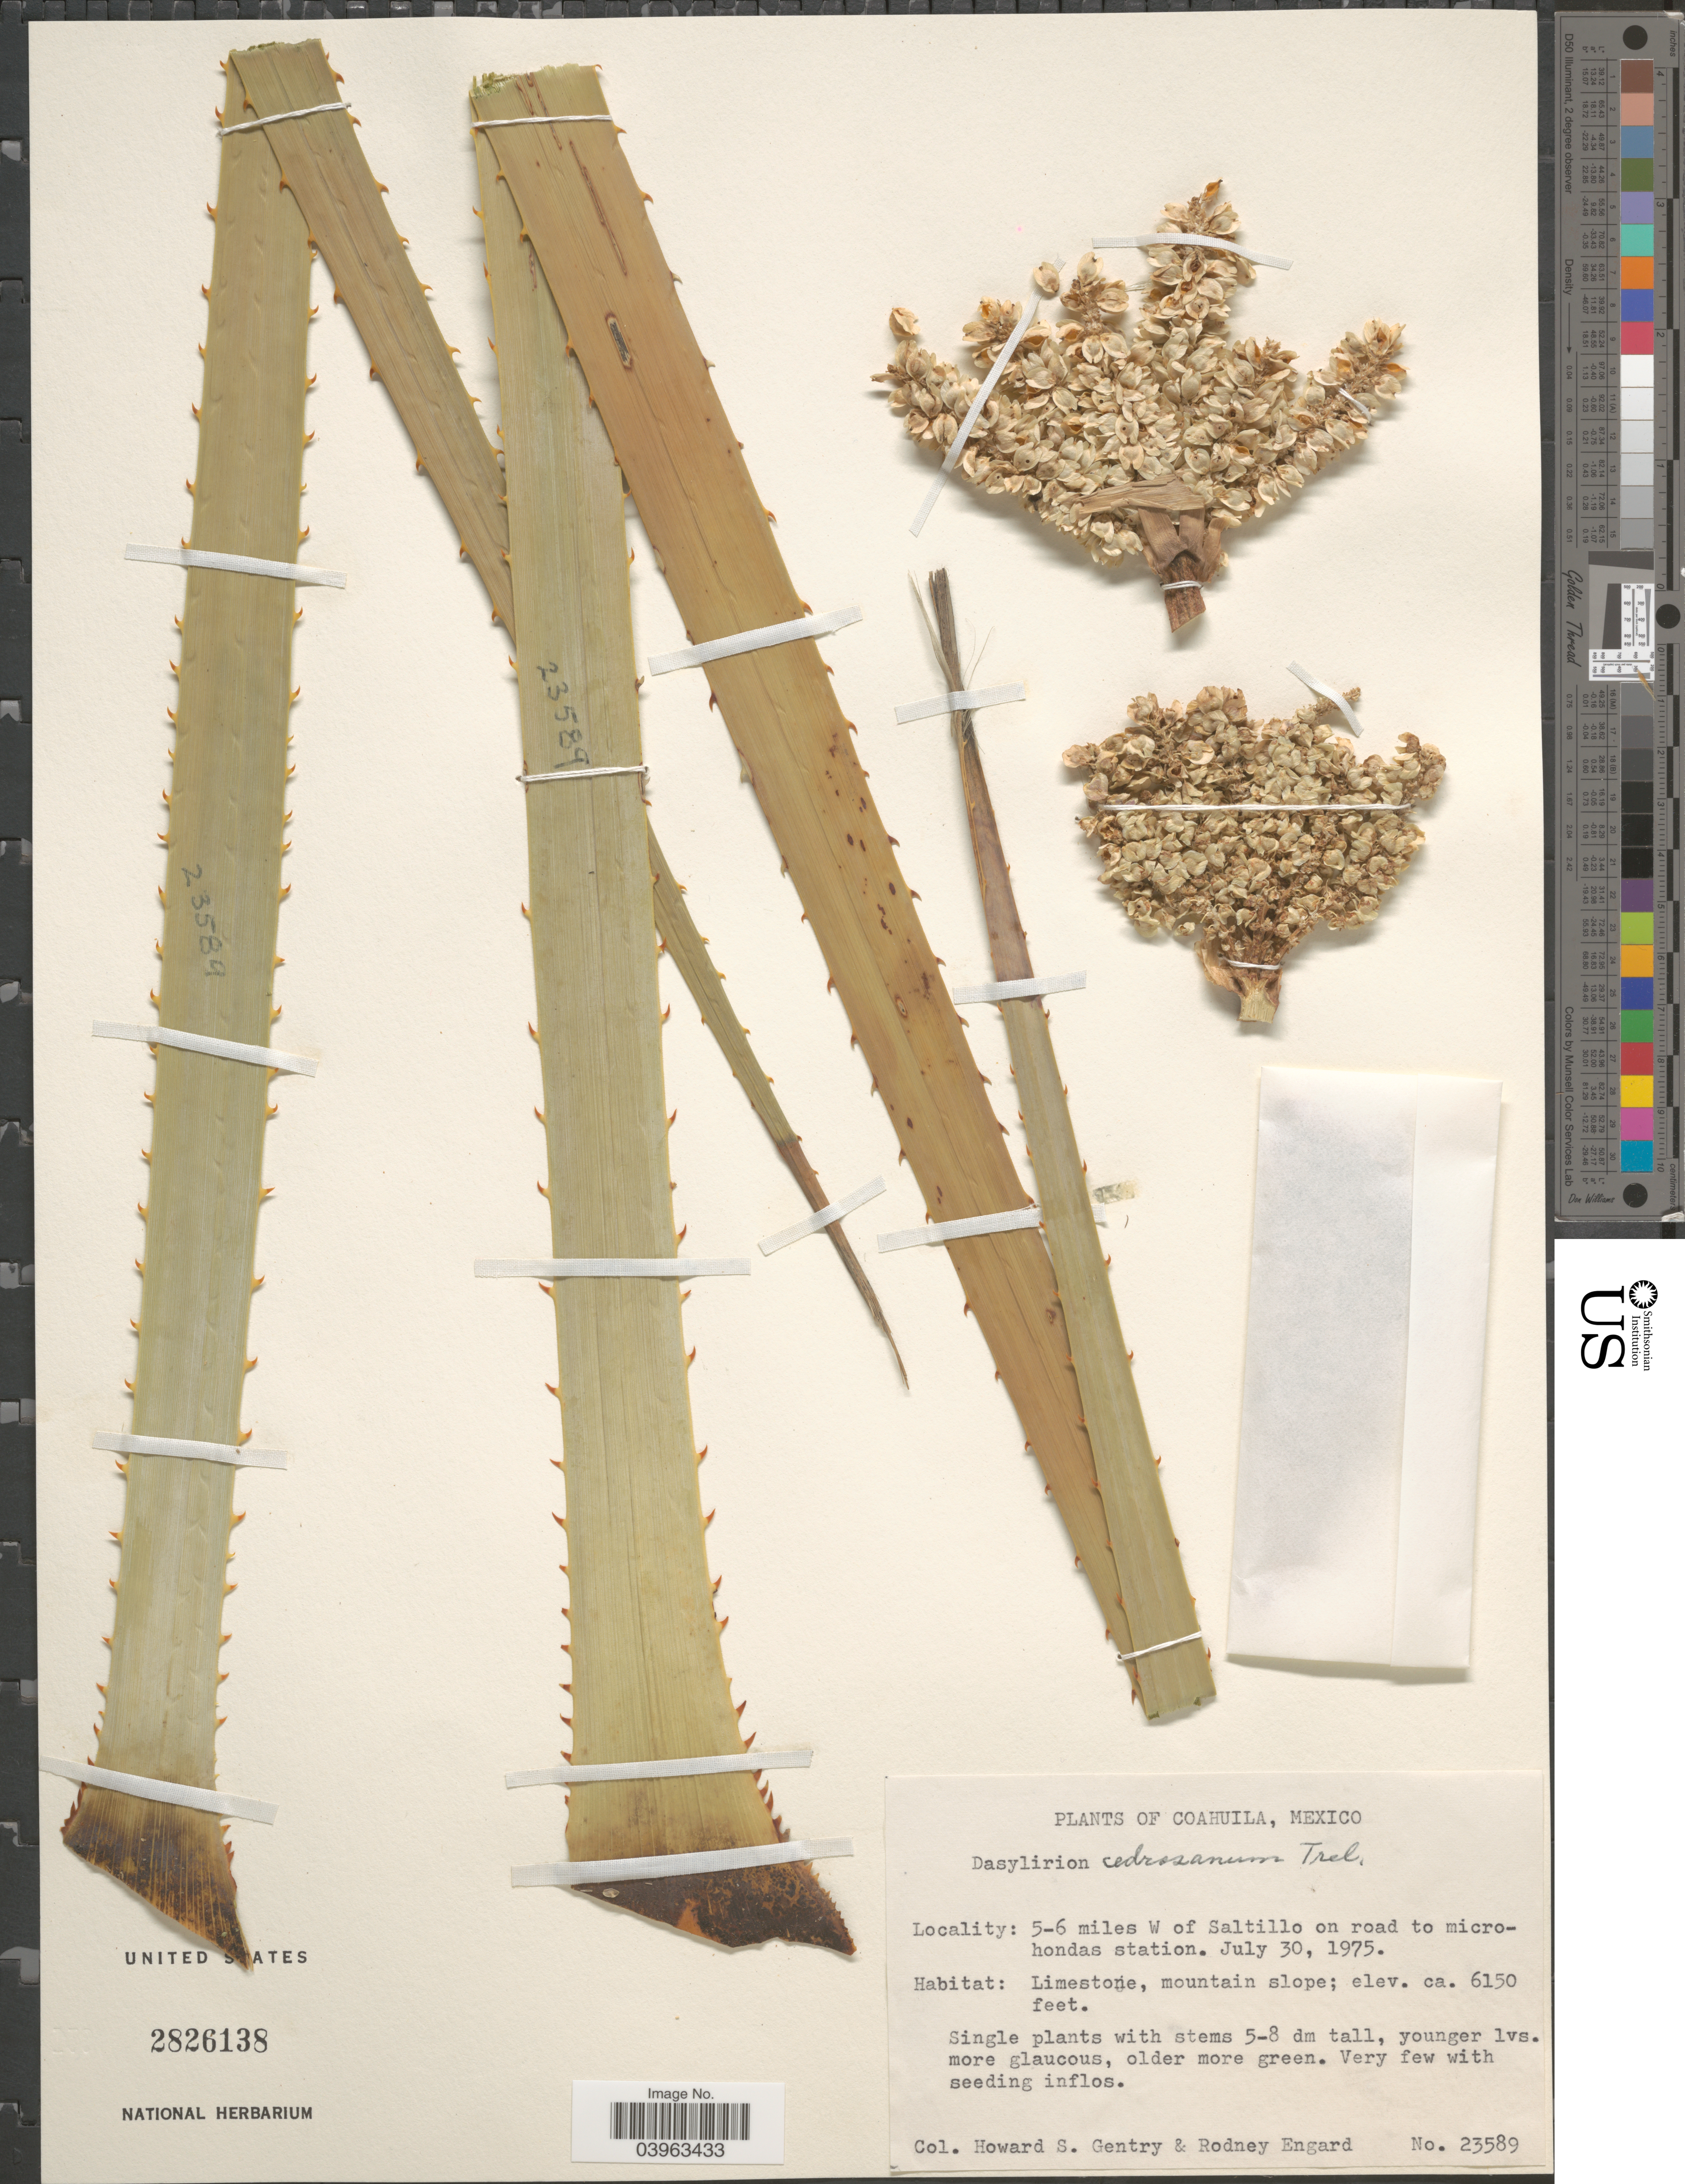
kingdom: Plantae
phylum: Tracheophyta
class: Liliopsida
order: Asparagales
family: Asparagaceae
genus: Dasylirion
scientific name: Dasylirion cedrosanum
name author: Trel.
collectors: H. S. Gentry & R. Engard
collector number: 23589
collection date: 1975-07-30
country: Mexico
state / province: Coahuila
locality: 5-6 miles W of Saltillo on road to microhondas station. Limestone, mountain slope.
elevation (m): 1875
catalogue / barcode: US 2826138